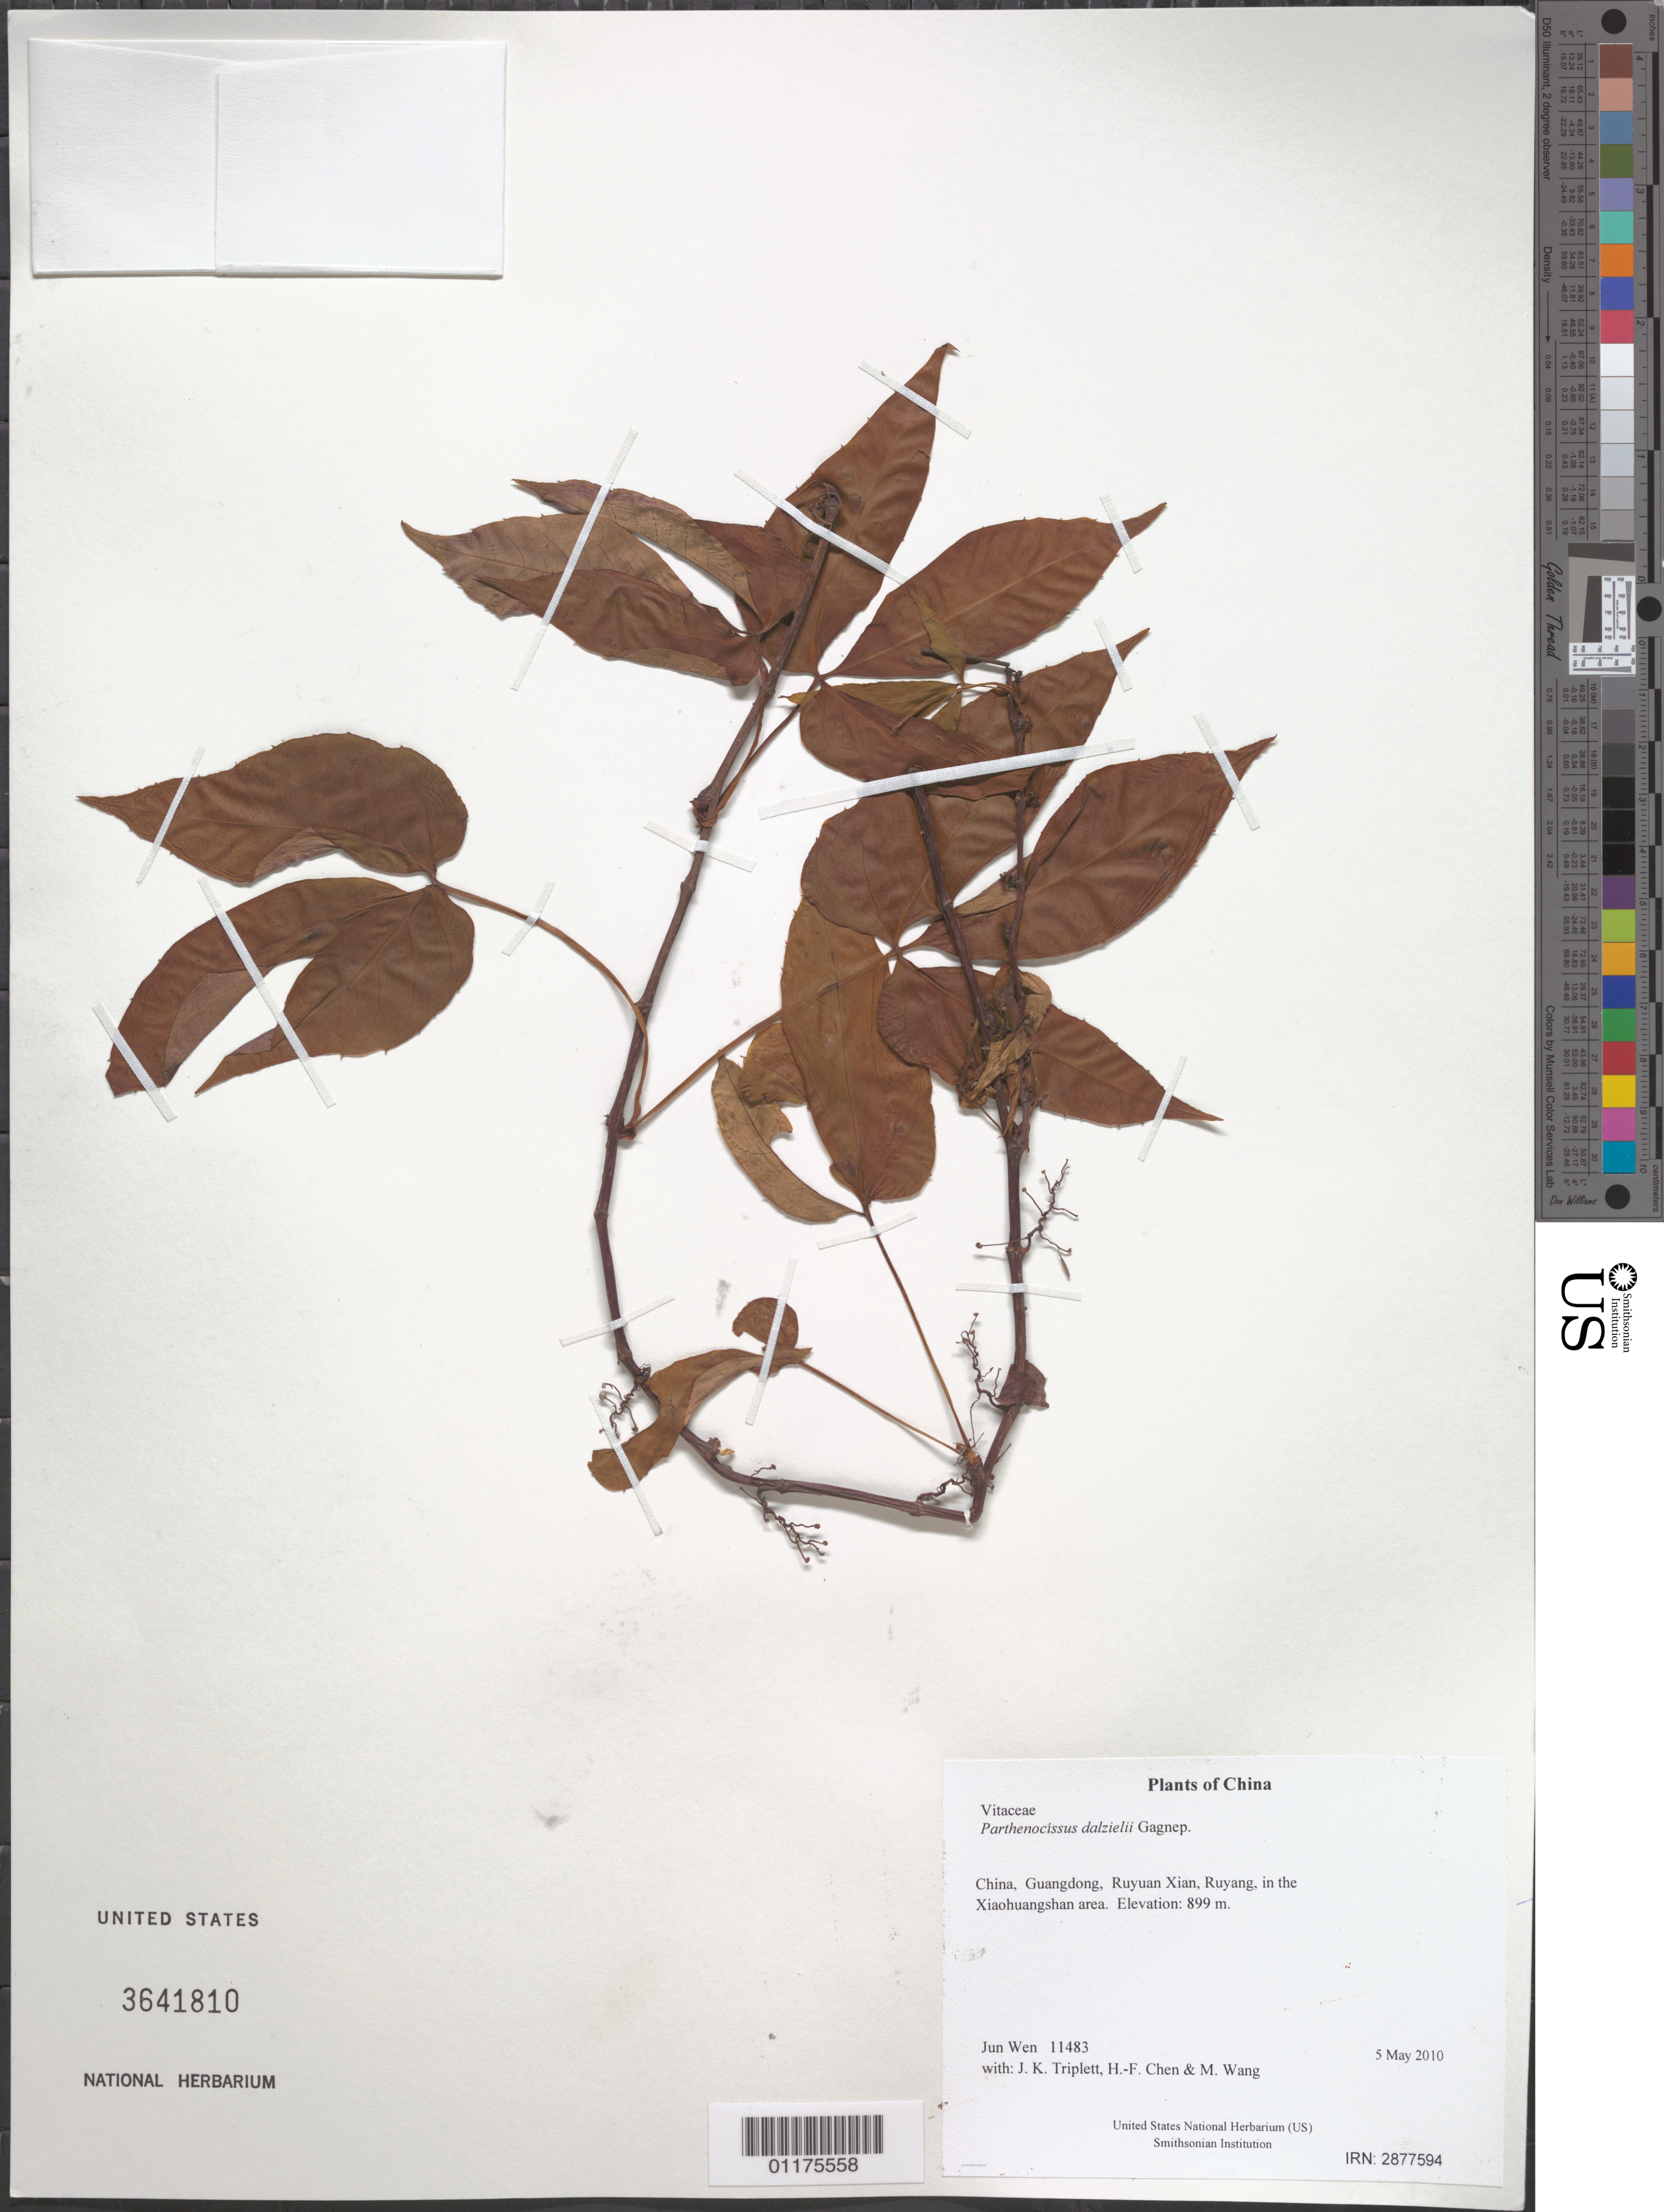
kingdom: Plantae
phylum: Tracheophyta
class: Magnoliopsida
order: Vitales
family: Vitaceae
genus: Parthenocissus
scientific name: Parthenocissus dalzielii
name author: Gagnep.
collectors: J. Wen, J. K. Triplett, H.-F. Chen & M. Wang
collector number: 11483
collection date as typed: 5 May 2010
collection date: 2010-05-05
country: China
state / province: Guangdong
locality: Ruyuan Xian, Ruyang, in the Xiaohuangshan area.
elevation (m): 899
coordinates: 24 54.721 N, 113 02.326 E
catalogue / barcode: US 3641810